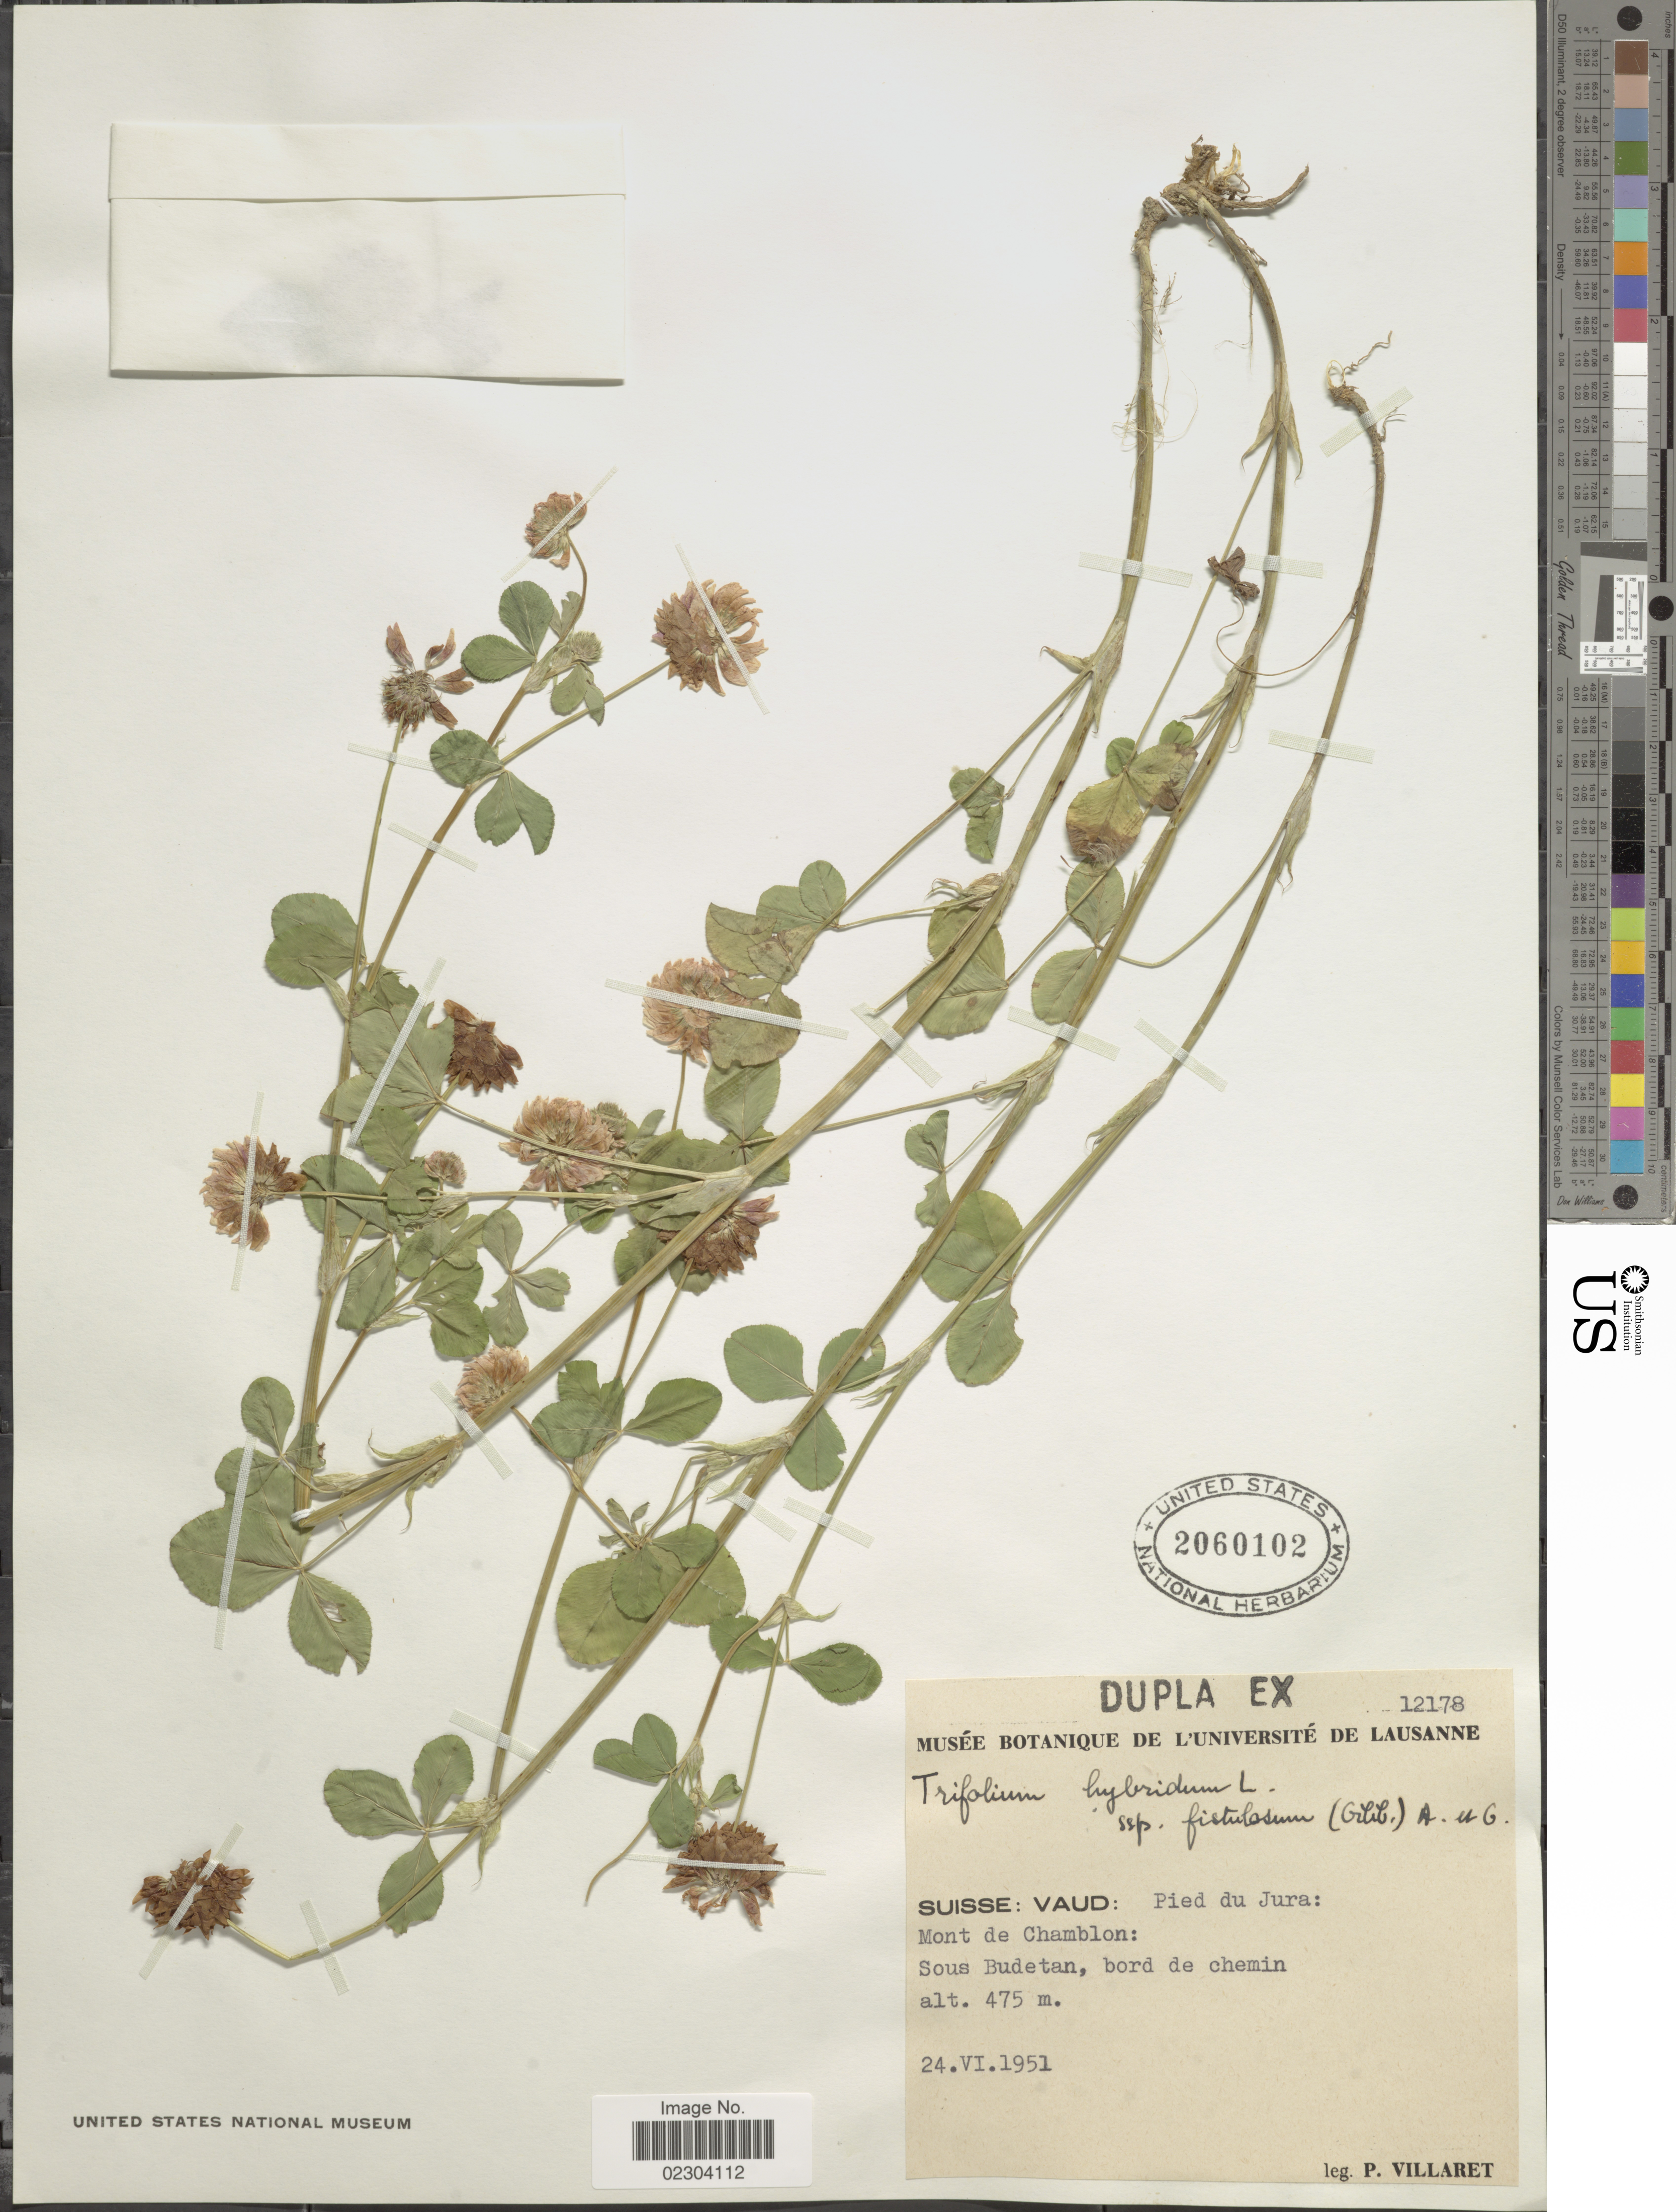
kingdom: Plantae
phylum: Tracheophyta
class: Magnoliopsida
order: Fabales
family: Fabaceae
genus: Trifolium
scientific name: Trifolium hybridum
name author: L.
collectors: P. Villaret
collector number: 12178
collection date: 1951-06-24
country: Switzerland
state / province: Vaud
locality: Suisse: Vaud: Peid du Jura: Mont de Chamblon: Sous Budetan, bord de chemin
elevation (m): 475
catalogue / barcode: US 2060102